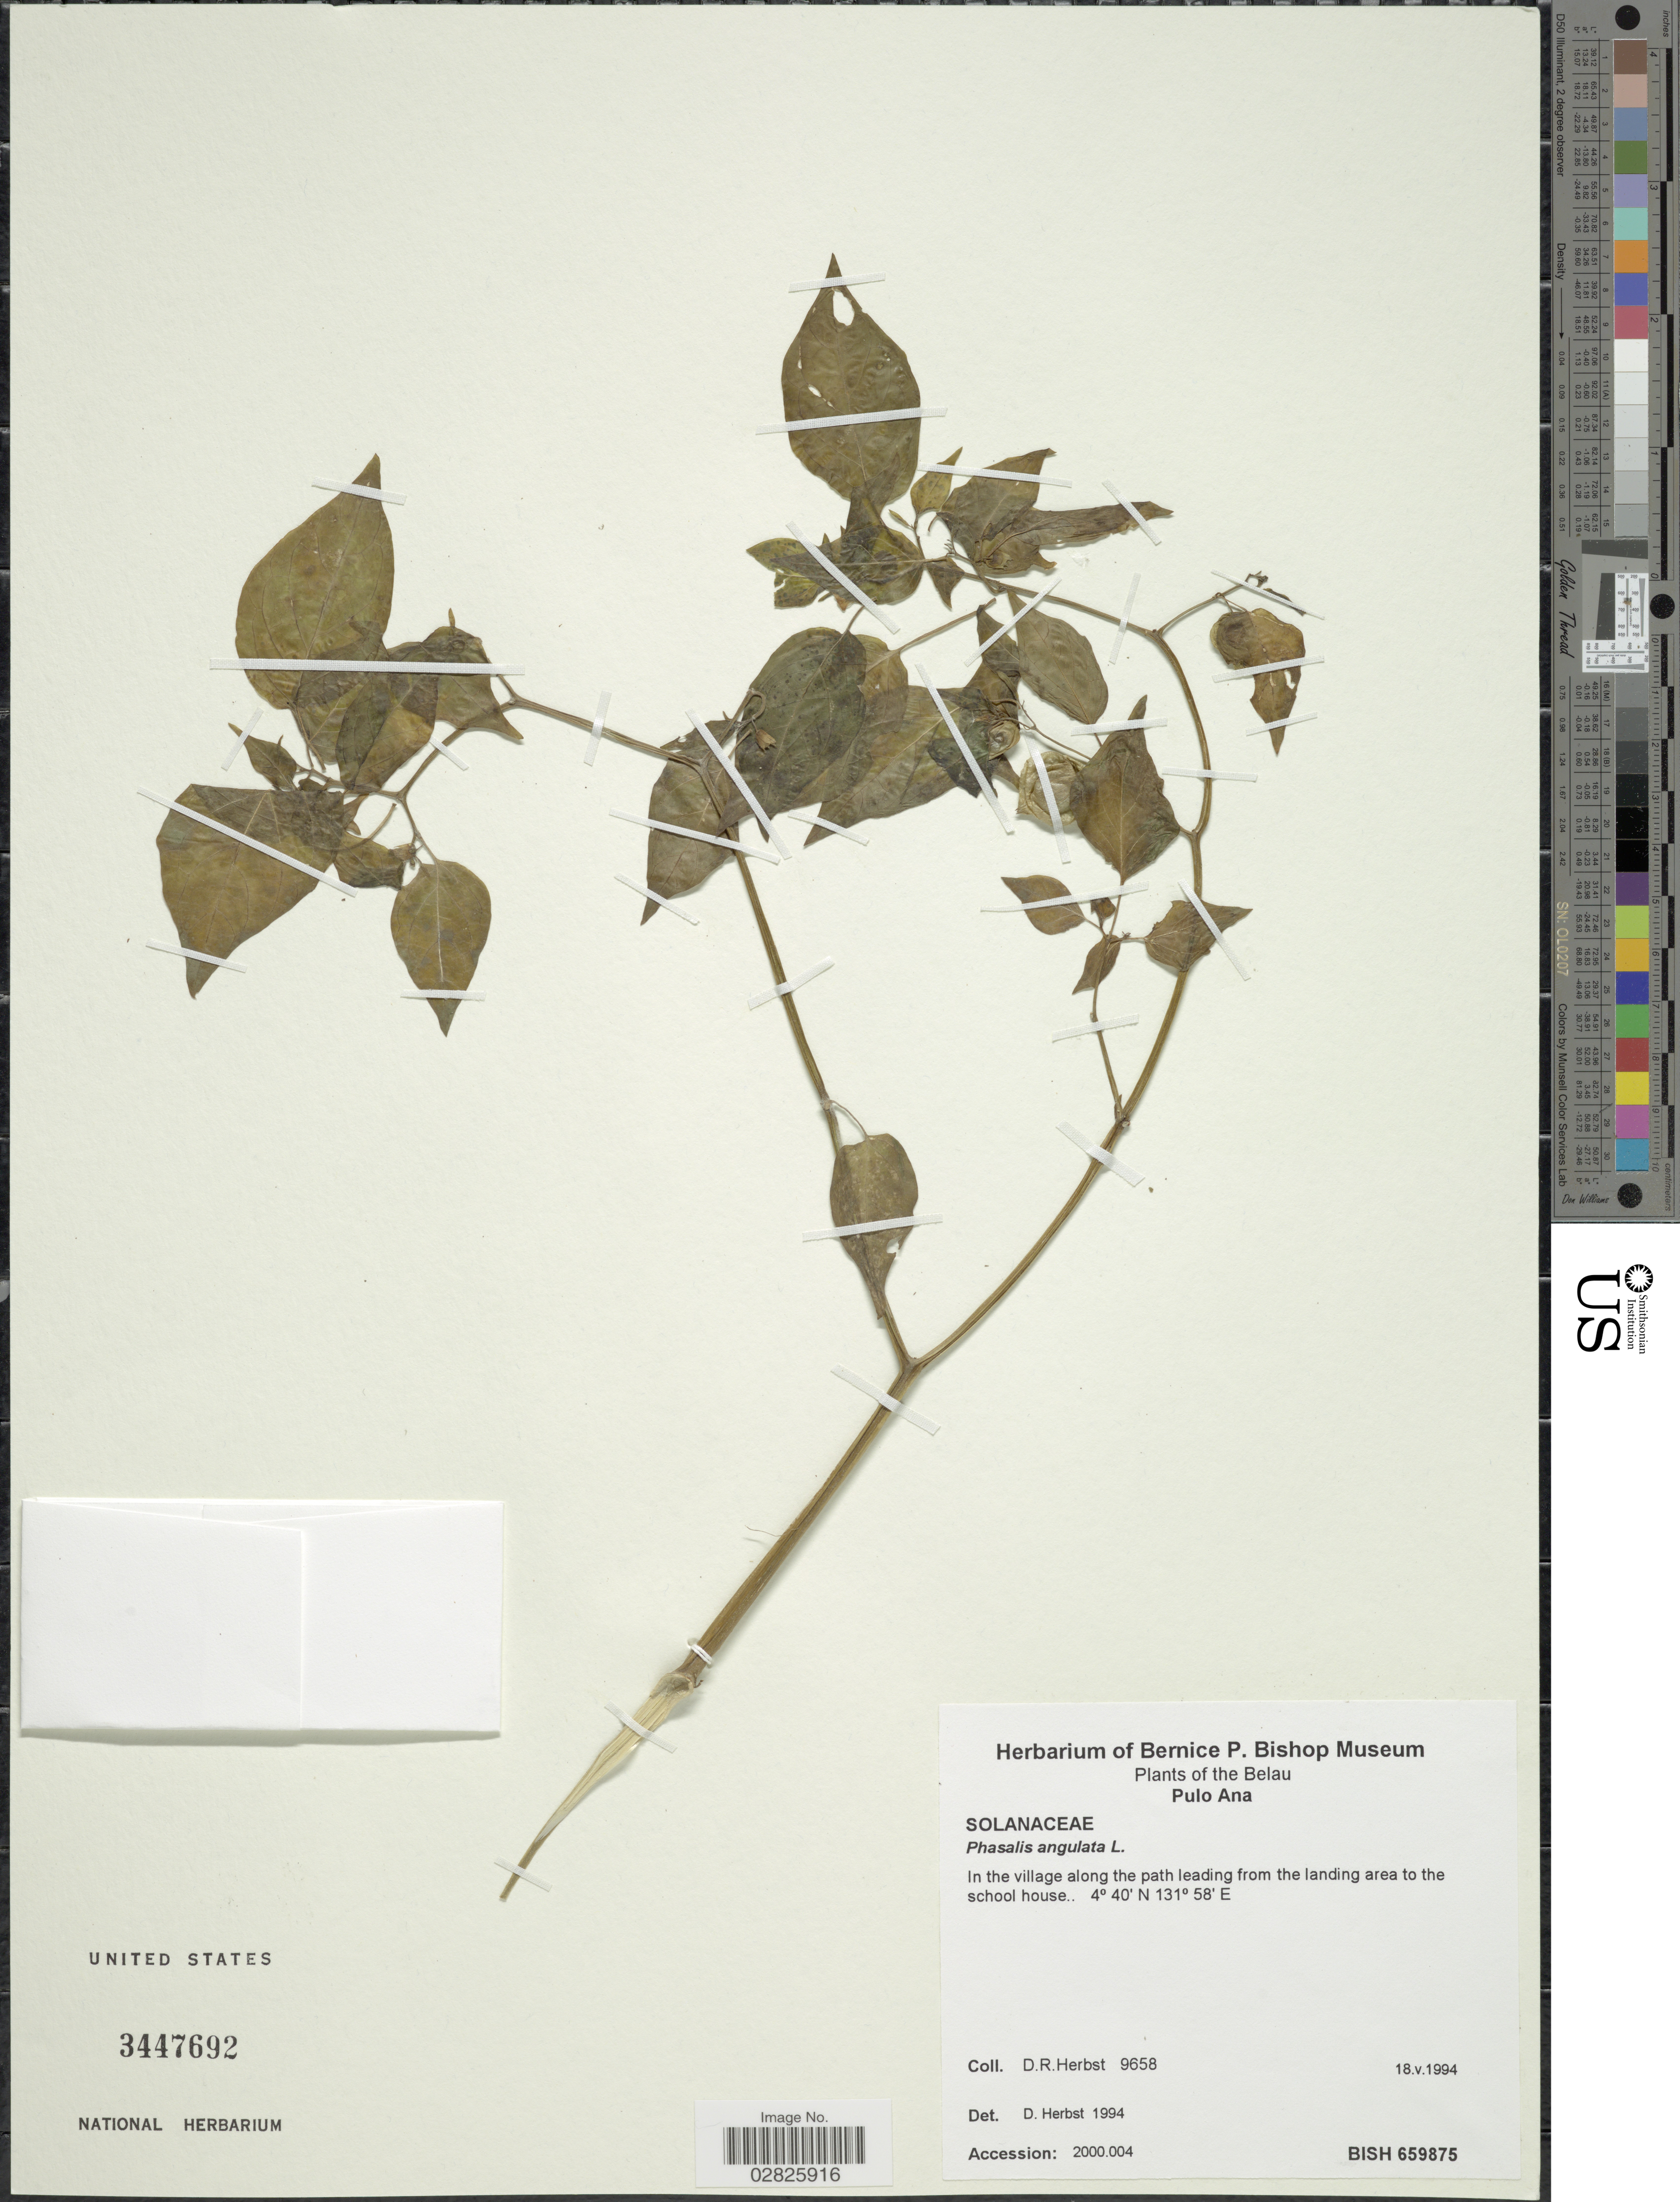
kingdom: Plantae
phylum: Tracheophyta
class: Magnoliopsida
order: Solanales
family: Solanaceae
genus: Physalis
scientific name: Physalis angulata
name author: L.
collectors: D. R. Herbst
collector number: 9658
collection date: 1994-05-18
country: Palau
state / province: Belau Outliers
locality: Pulo Ana. In the village along the path leading from the landing area to the school house.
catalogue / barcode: US 3447692